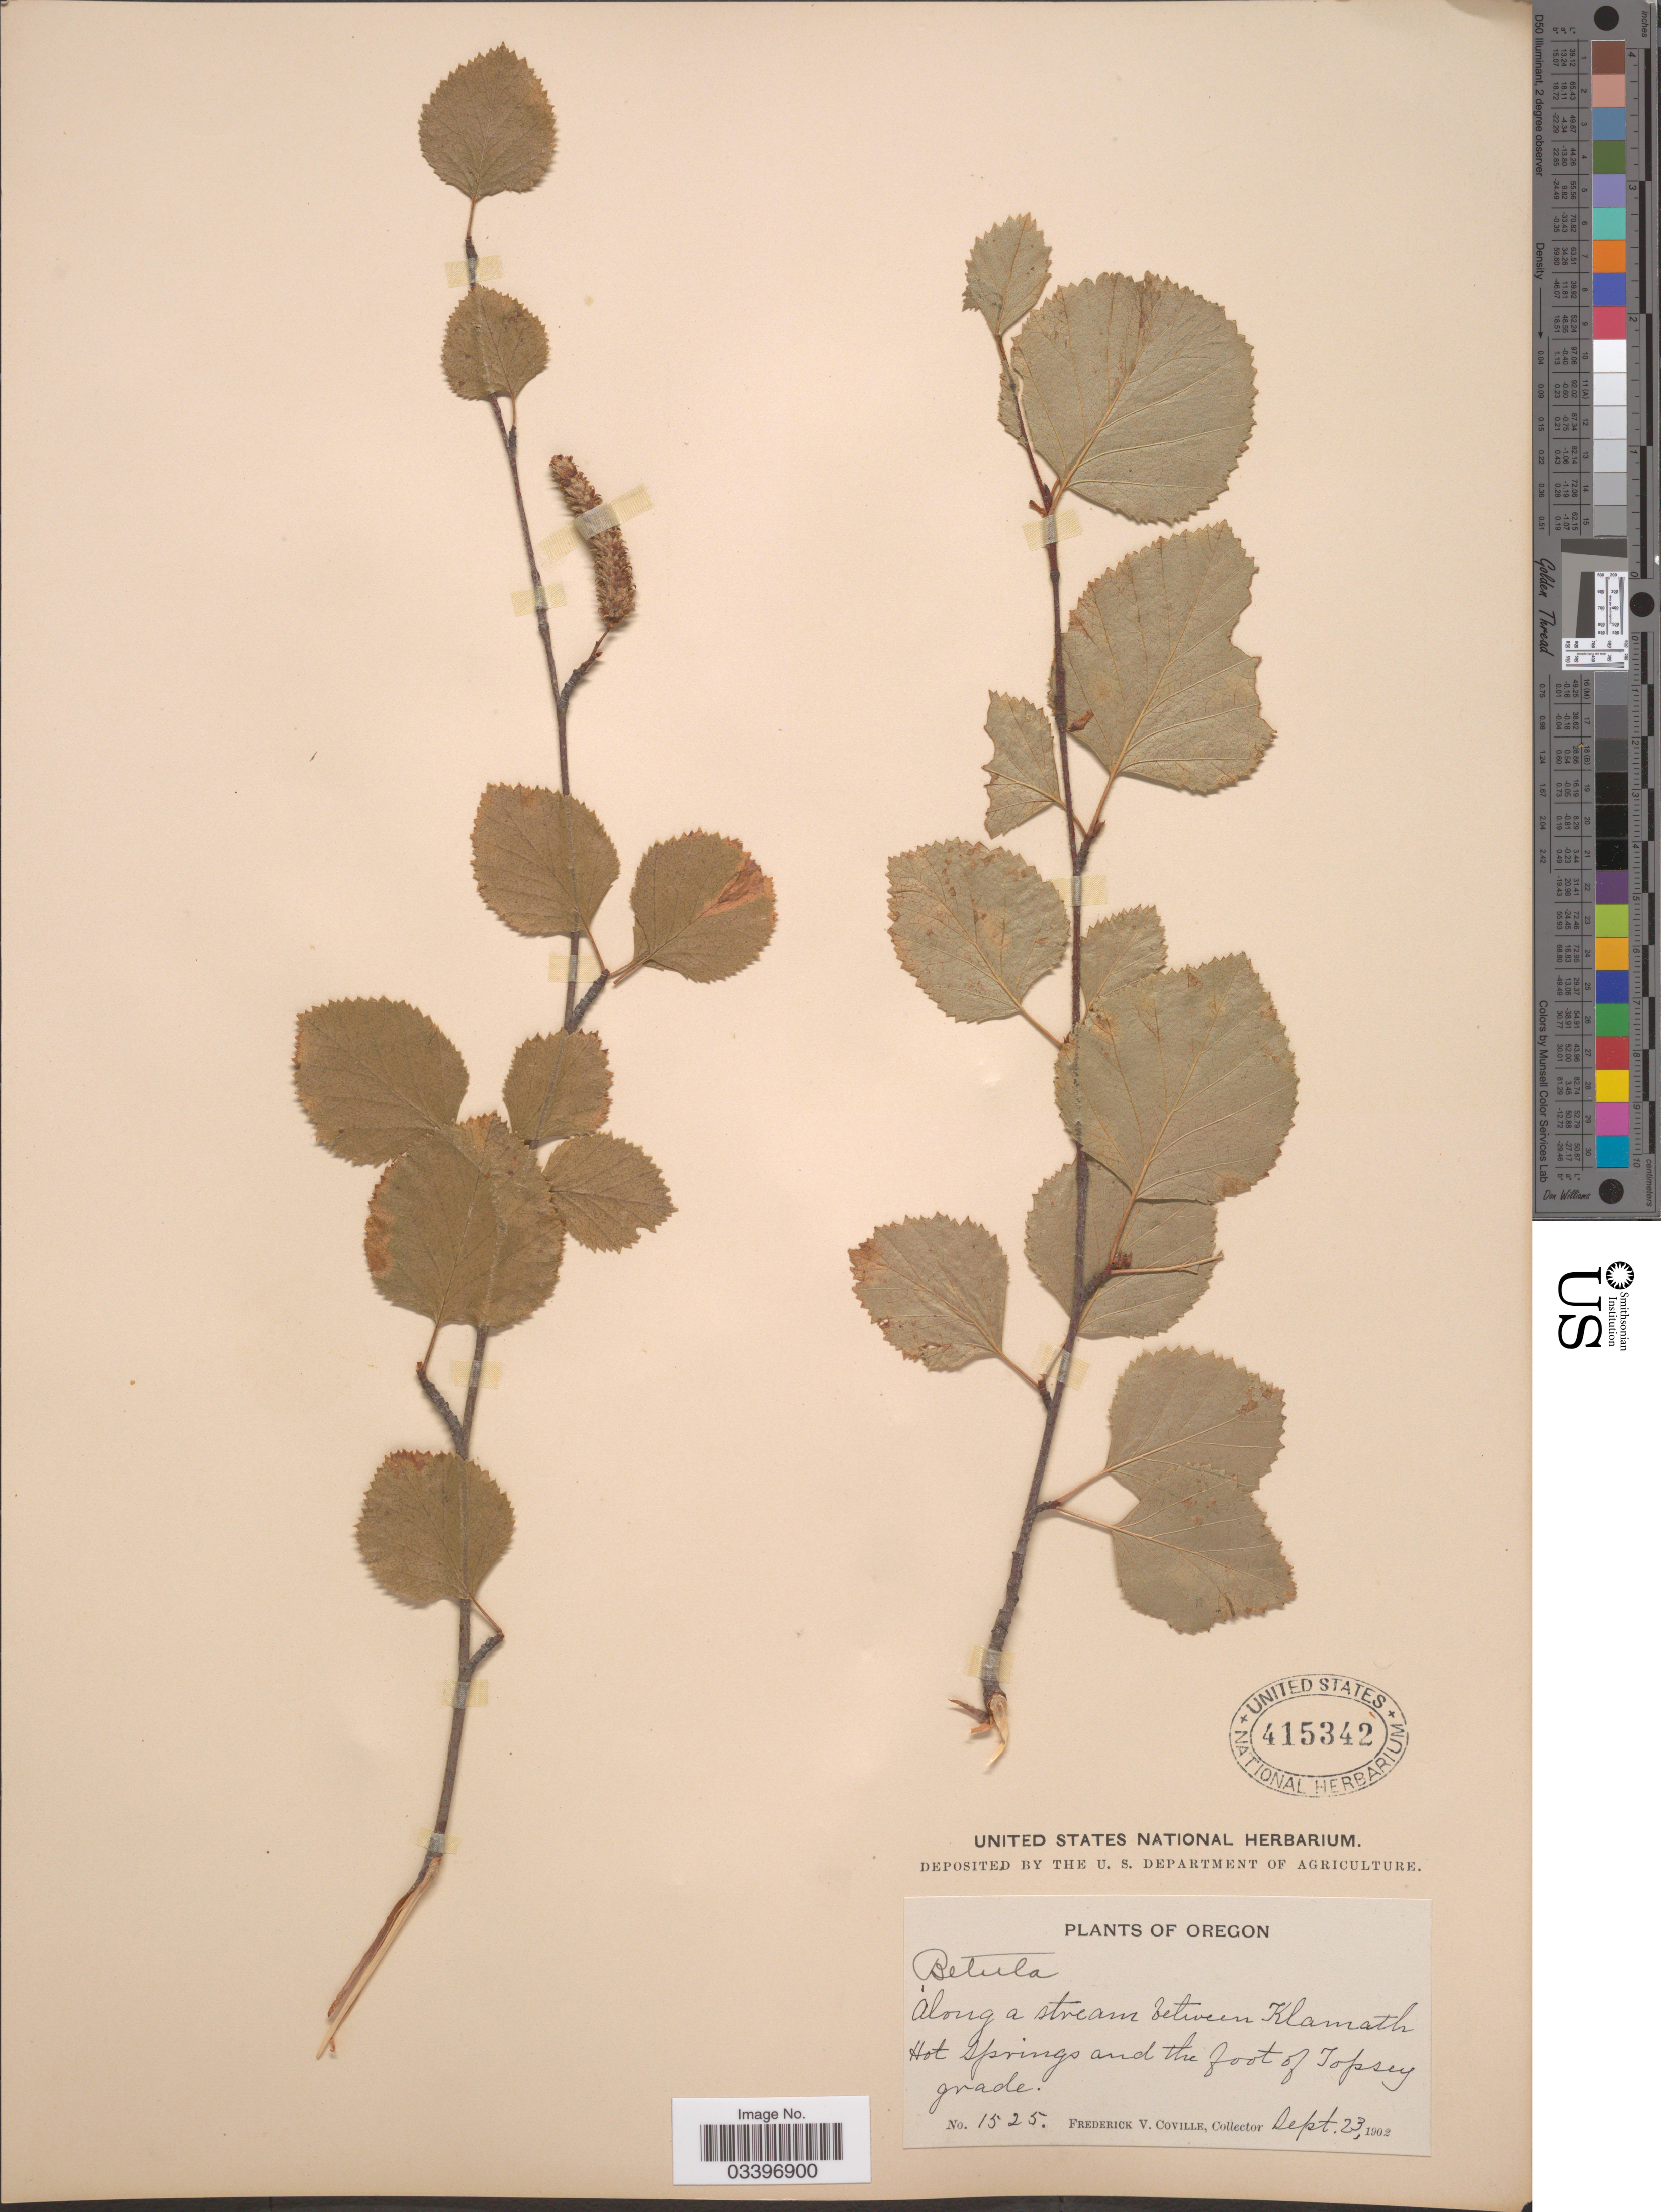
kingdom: Plantae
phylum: Tracheophyta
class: Magnoliopsida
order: Fagales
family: Betulaceae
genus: Betula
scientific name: Betula sp.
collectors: F. V. Coville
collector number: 1525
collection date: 1902-09-23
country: United States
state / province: Oregon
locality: Along a stream between Klamath Hot Springs and the foot of Topsey grade.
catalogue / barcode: US 415342